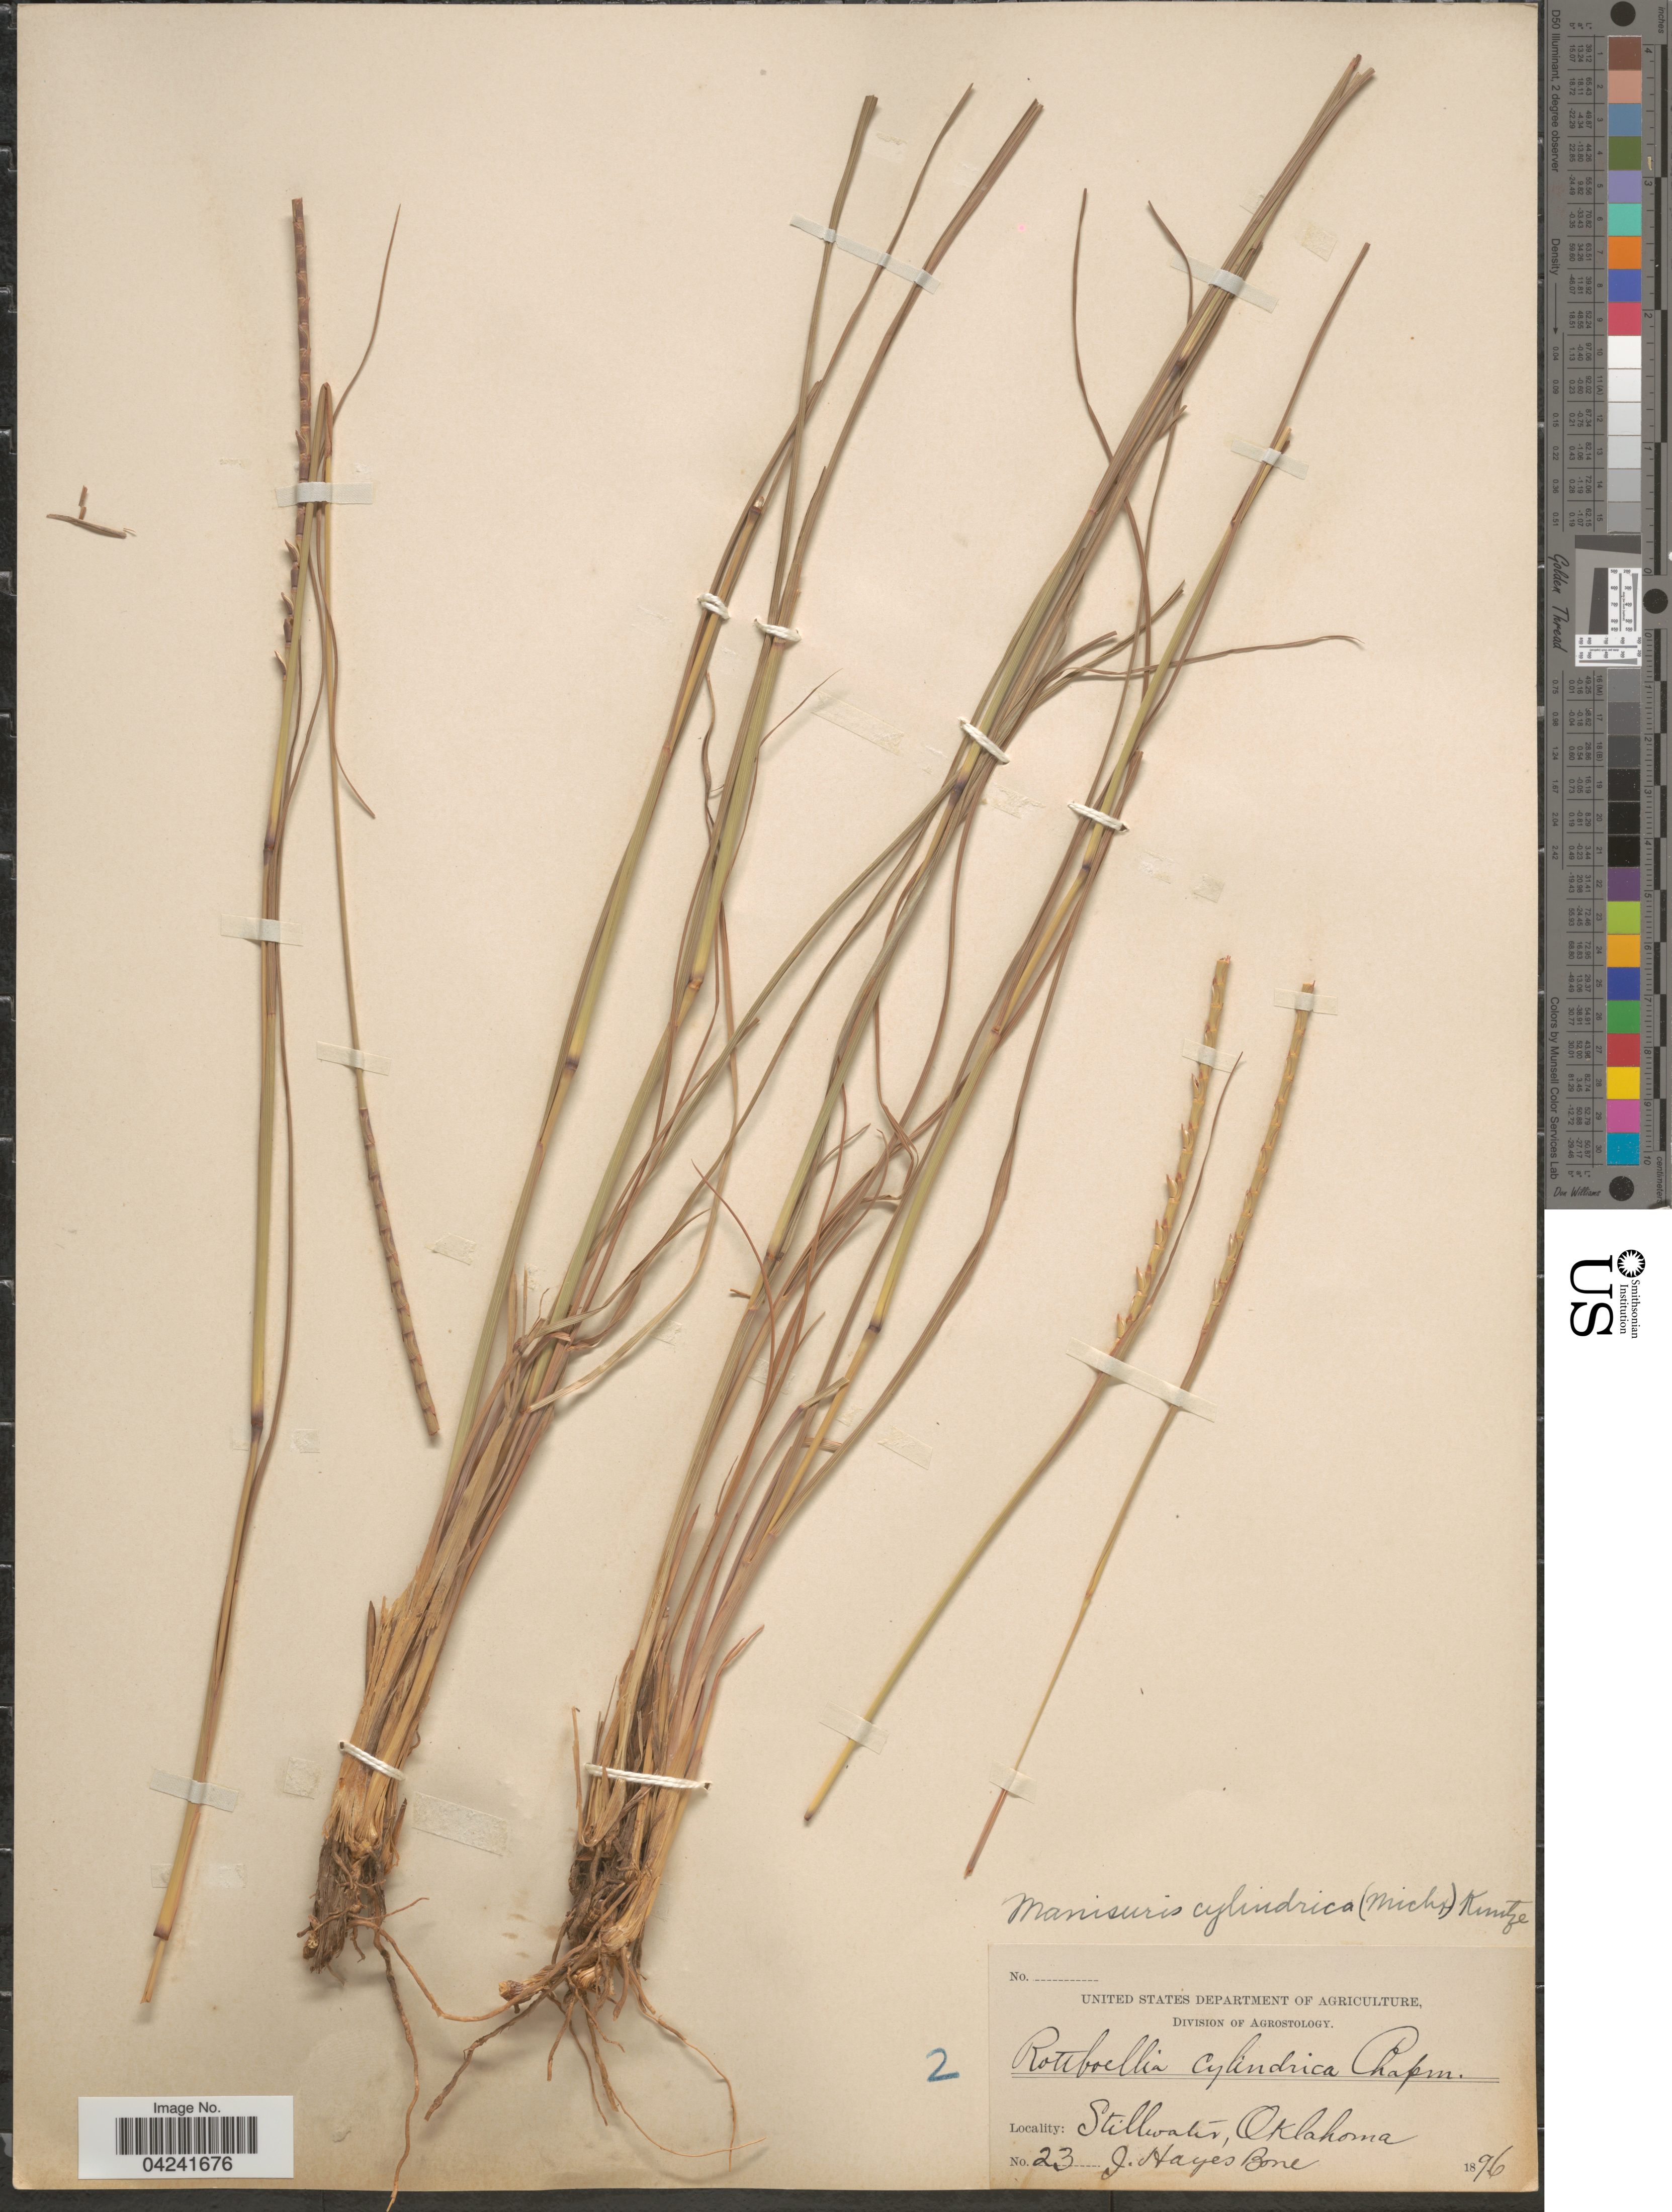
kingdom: Plantae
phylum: Tracheophyta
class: Liliopsida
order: Poales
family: Poaceae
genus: Mnesithea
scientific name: Mnesithea cylindrica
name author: (Michx.) de Koning & Sosef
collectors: J. Hayes Bone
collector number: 23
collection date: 1896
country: United States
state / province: Oklahoma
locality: Stillwater.